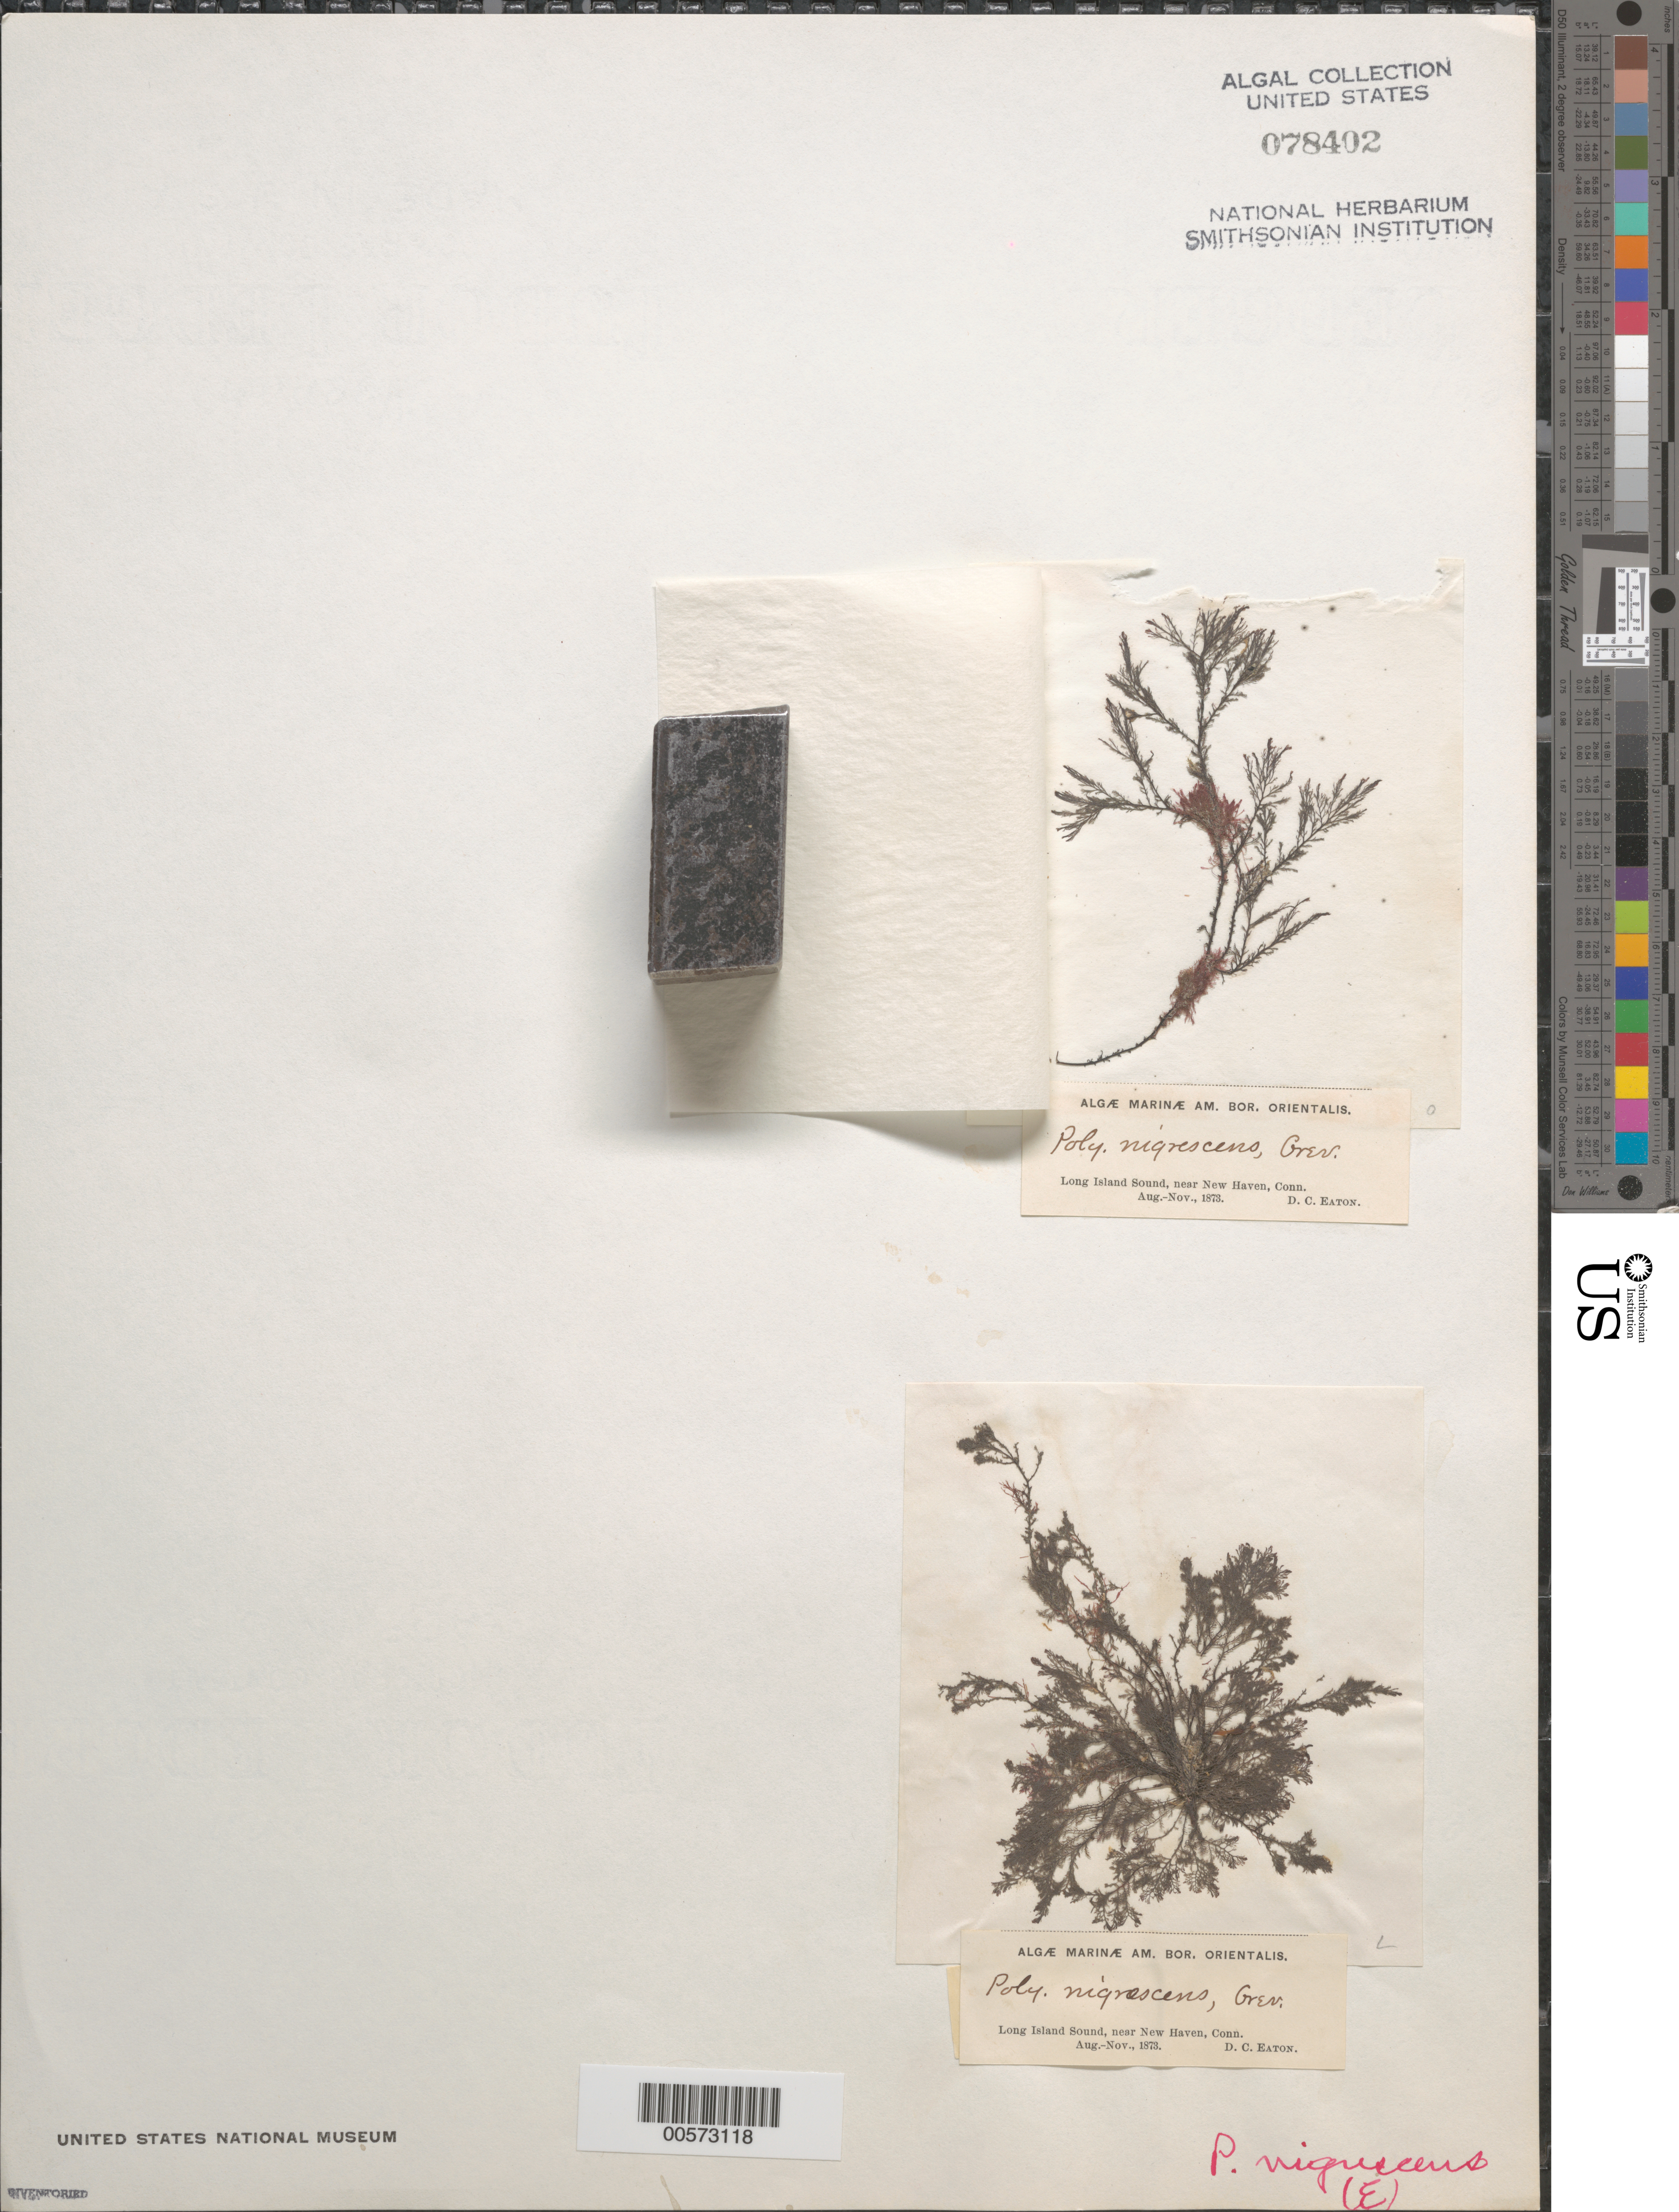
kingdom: Plantae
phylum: Rhodophyta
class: Florideophyceae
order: Ceramiales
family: Rhodomelaceae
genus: Vertebrata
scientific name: Vertebrata fucoides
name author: (Hudson) Kuntze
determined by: Algae name updating Project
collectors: D. C. Eaton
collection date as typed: Aug 1873 to -- Nov 1873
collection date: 1873-08/1873-11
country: United States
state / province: Connecticut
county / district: New Haven County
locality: Long Island Sound, near New Haven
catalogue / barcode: US 78402